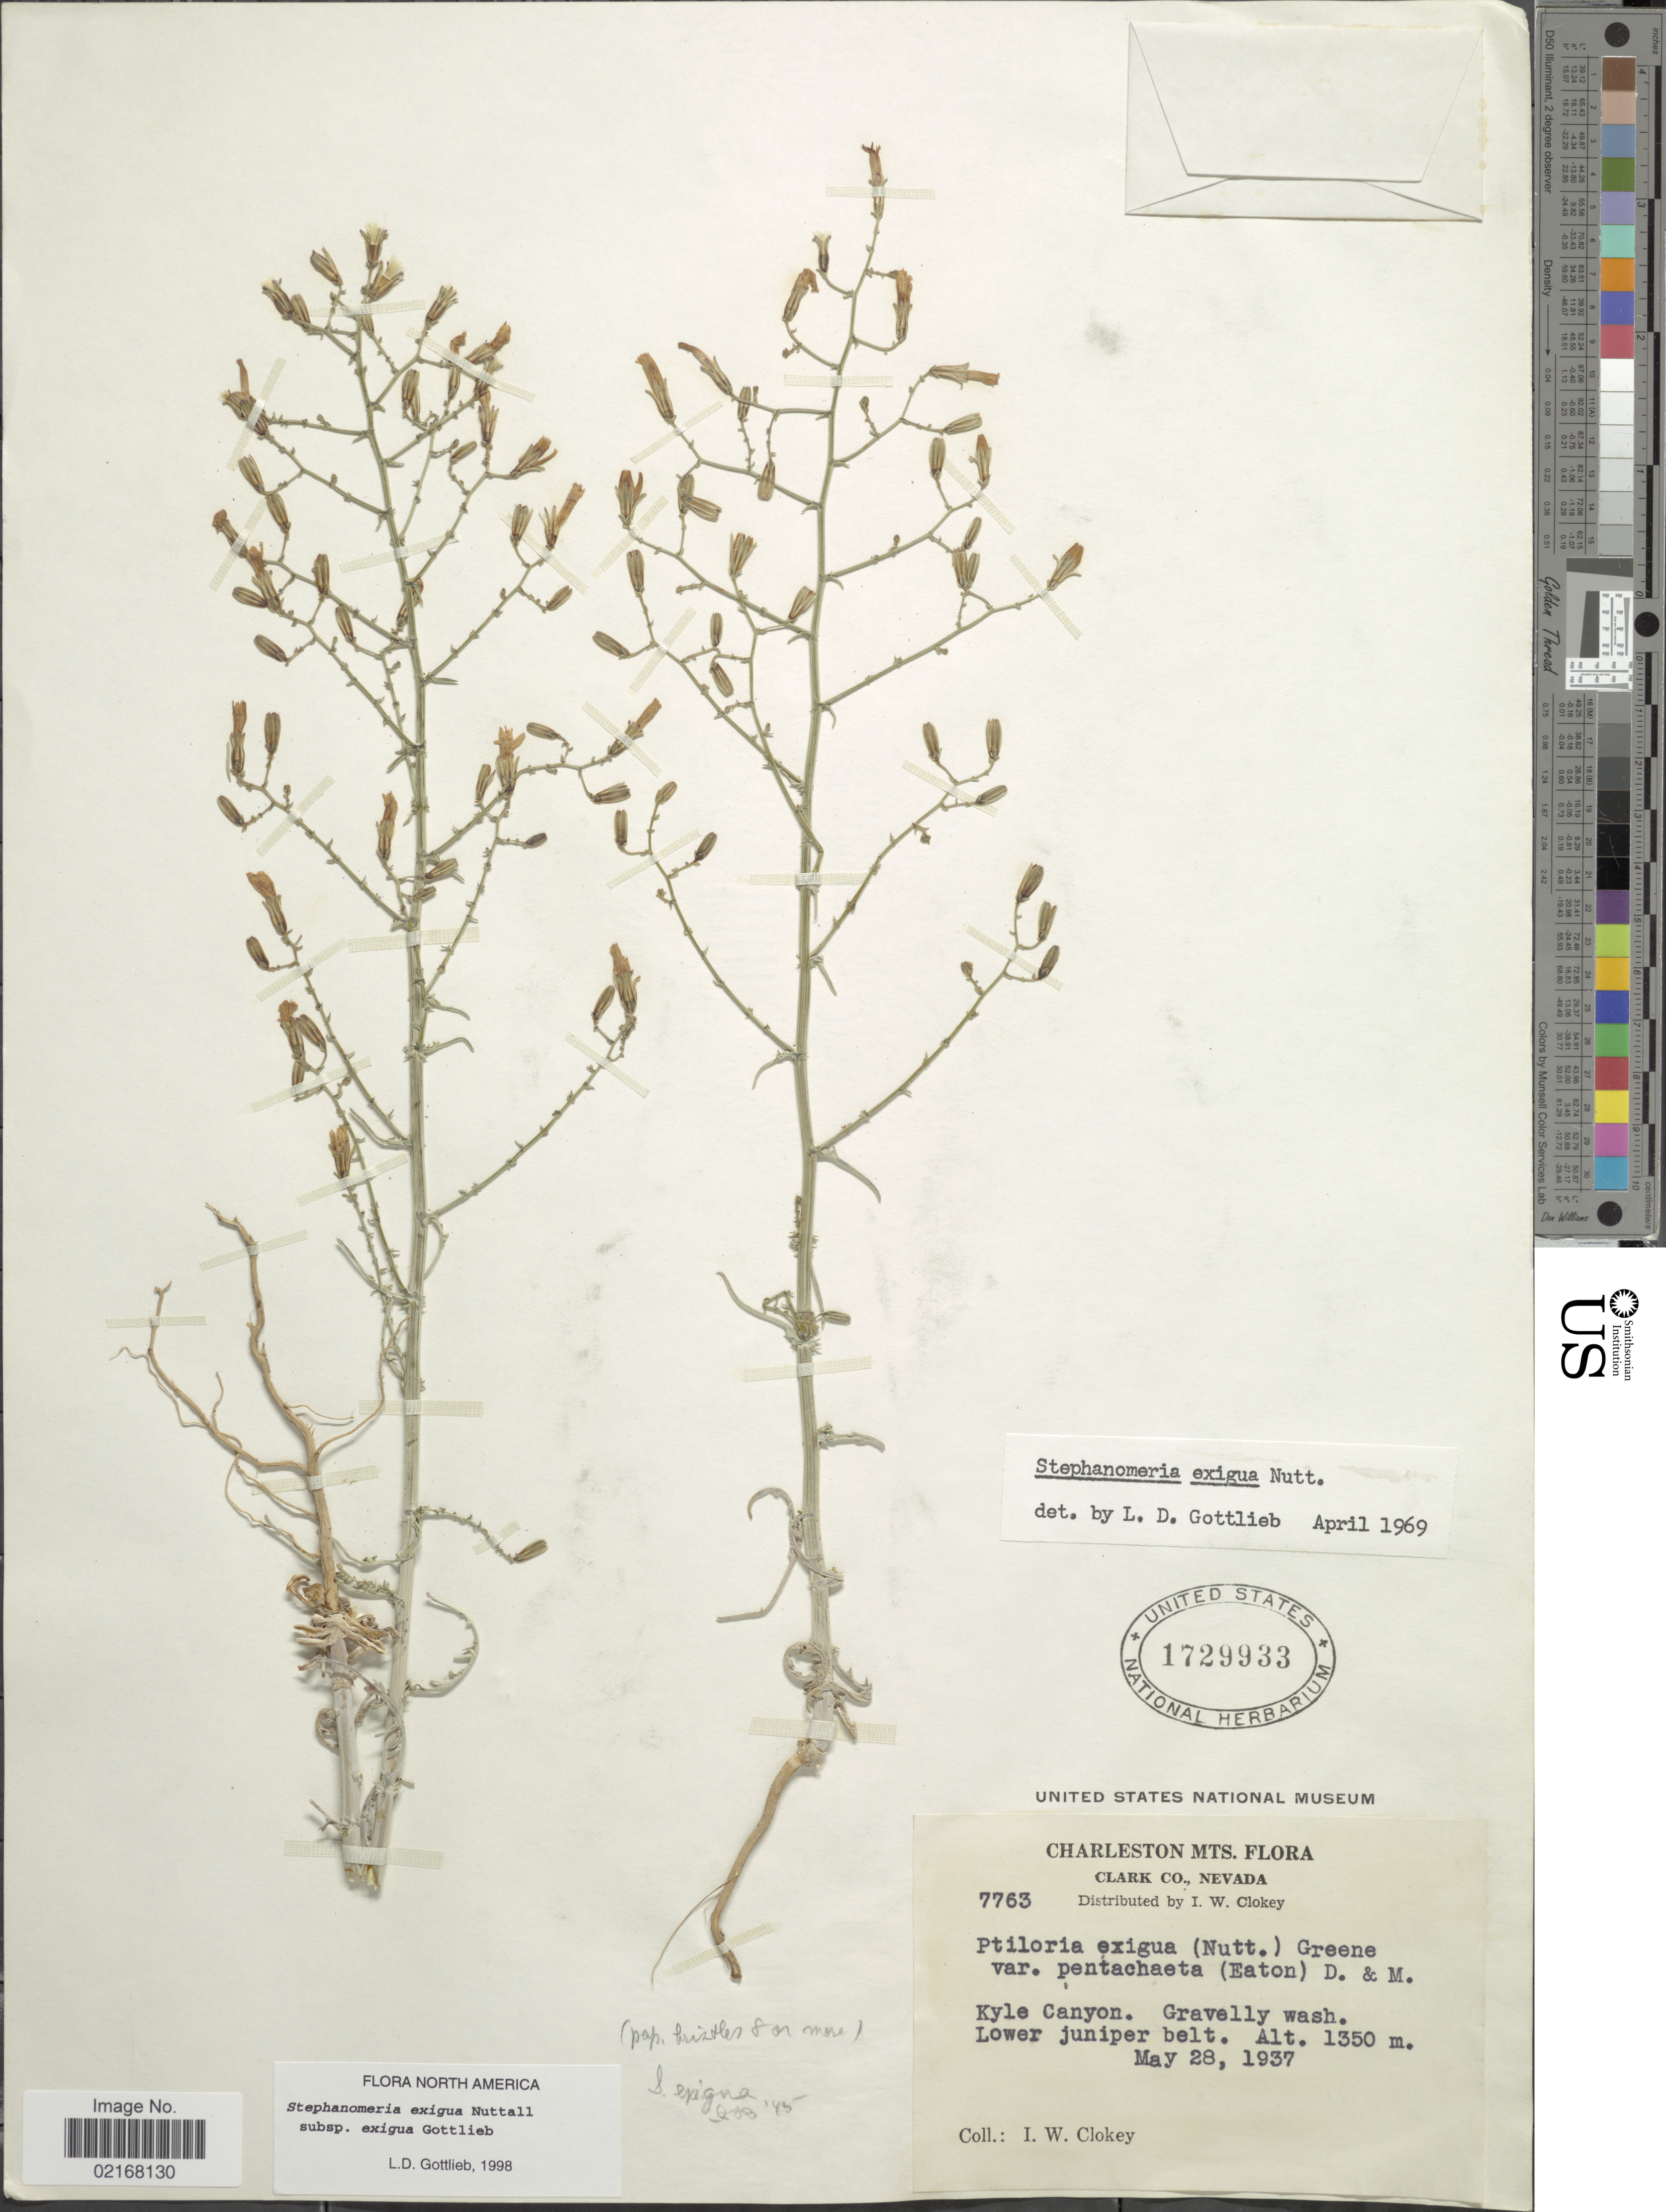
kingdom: Plantae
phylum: Tracheophyta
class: Magnoliopsida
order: Asterales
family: Asteraceae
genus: Stephanomeria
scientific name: Stephanomeria exigua subsp. exigua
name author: Nutt.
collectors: I. W. Clokey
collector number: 7763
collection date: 1937-05-28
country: United States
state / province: Nevada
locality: Charleston Mts. Clark Co., Nevada. Kyle Canyon.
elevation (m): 1350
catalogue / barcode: US 1729933